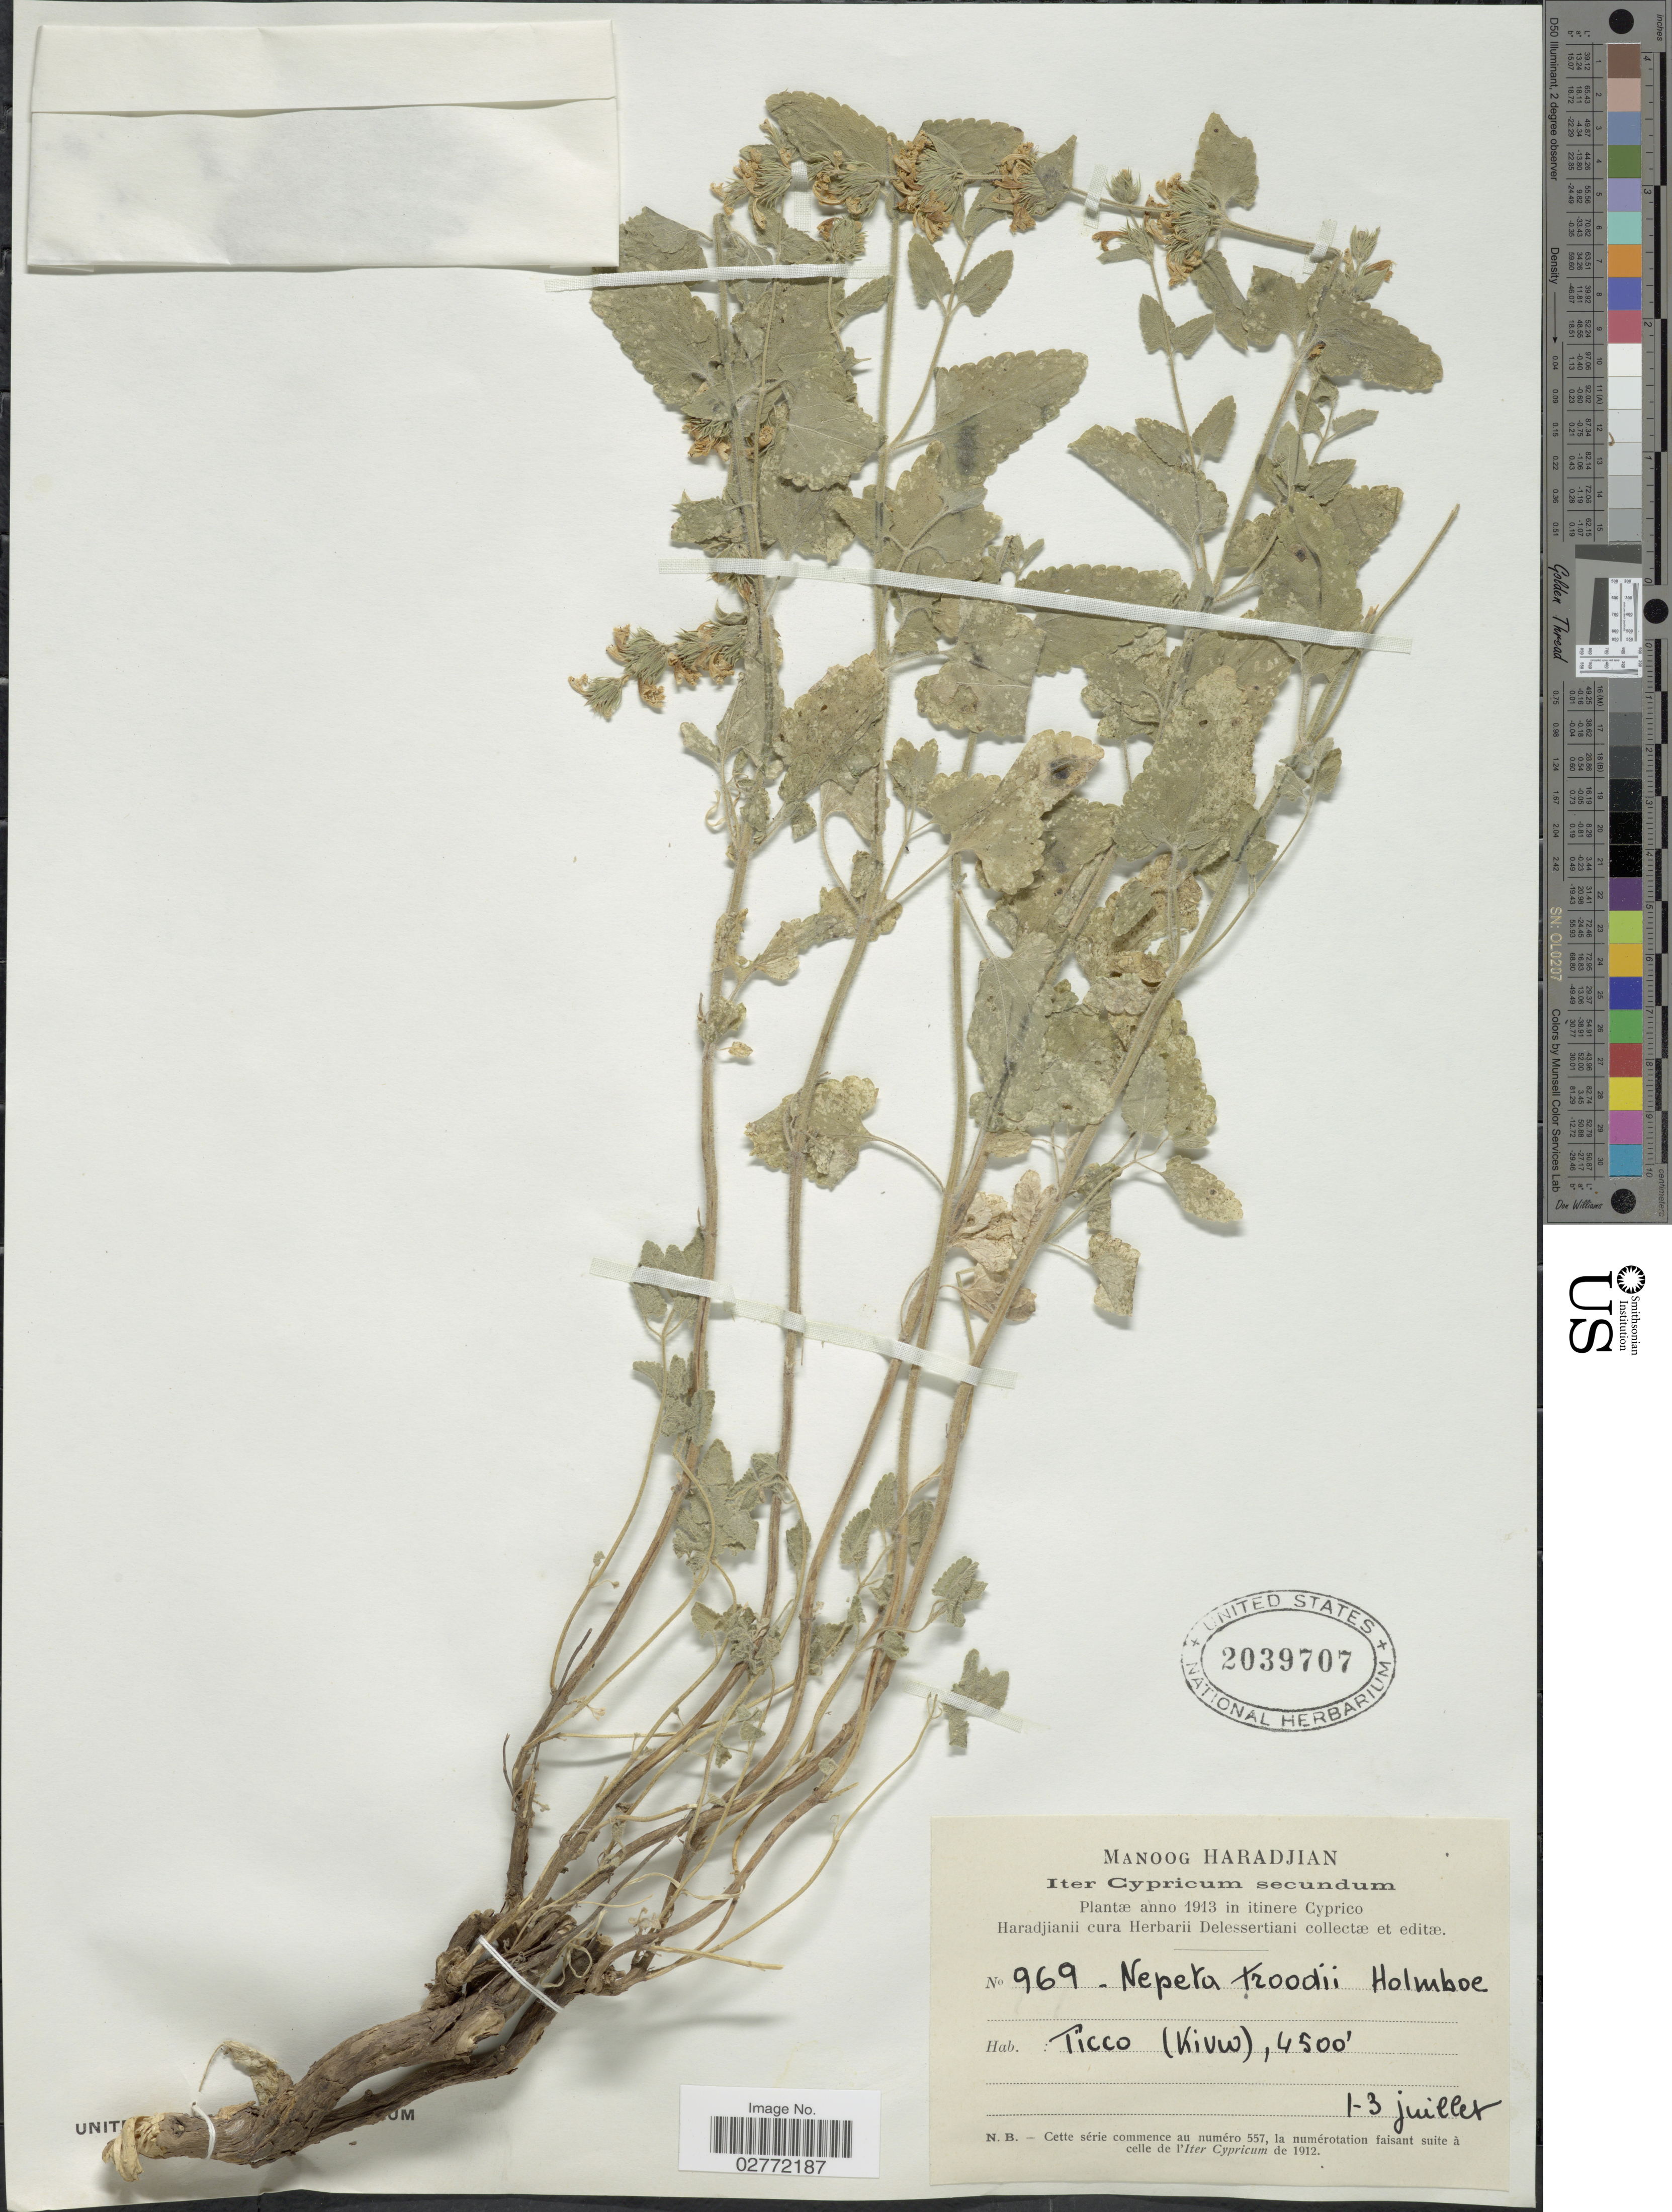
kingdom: Plantae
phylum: Tracheophyta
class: Magnoliopsida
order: Lamiales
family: Lamiaceae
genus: Nepeta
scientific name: Nepeta troodi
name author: Holmboe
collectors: M. Haradjian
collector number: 969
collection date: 1913-07-01/1913-07-03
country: Cyprus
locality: Ticco (Kivw).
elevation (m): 1372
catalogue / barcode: US 2039707